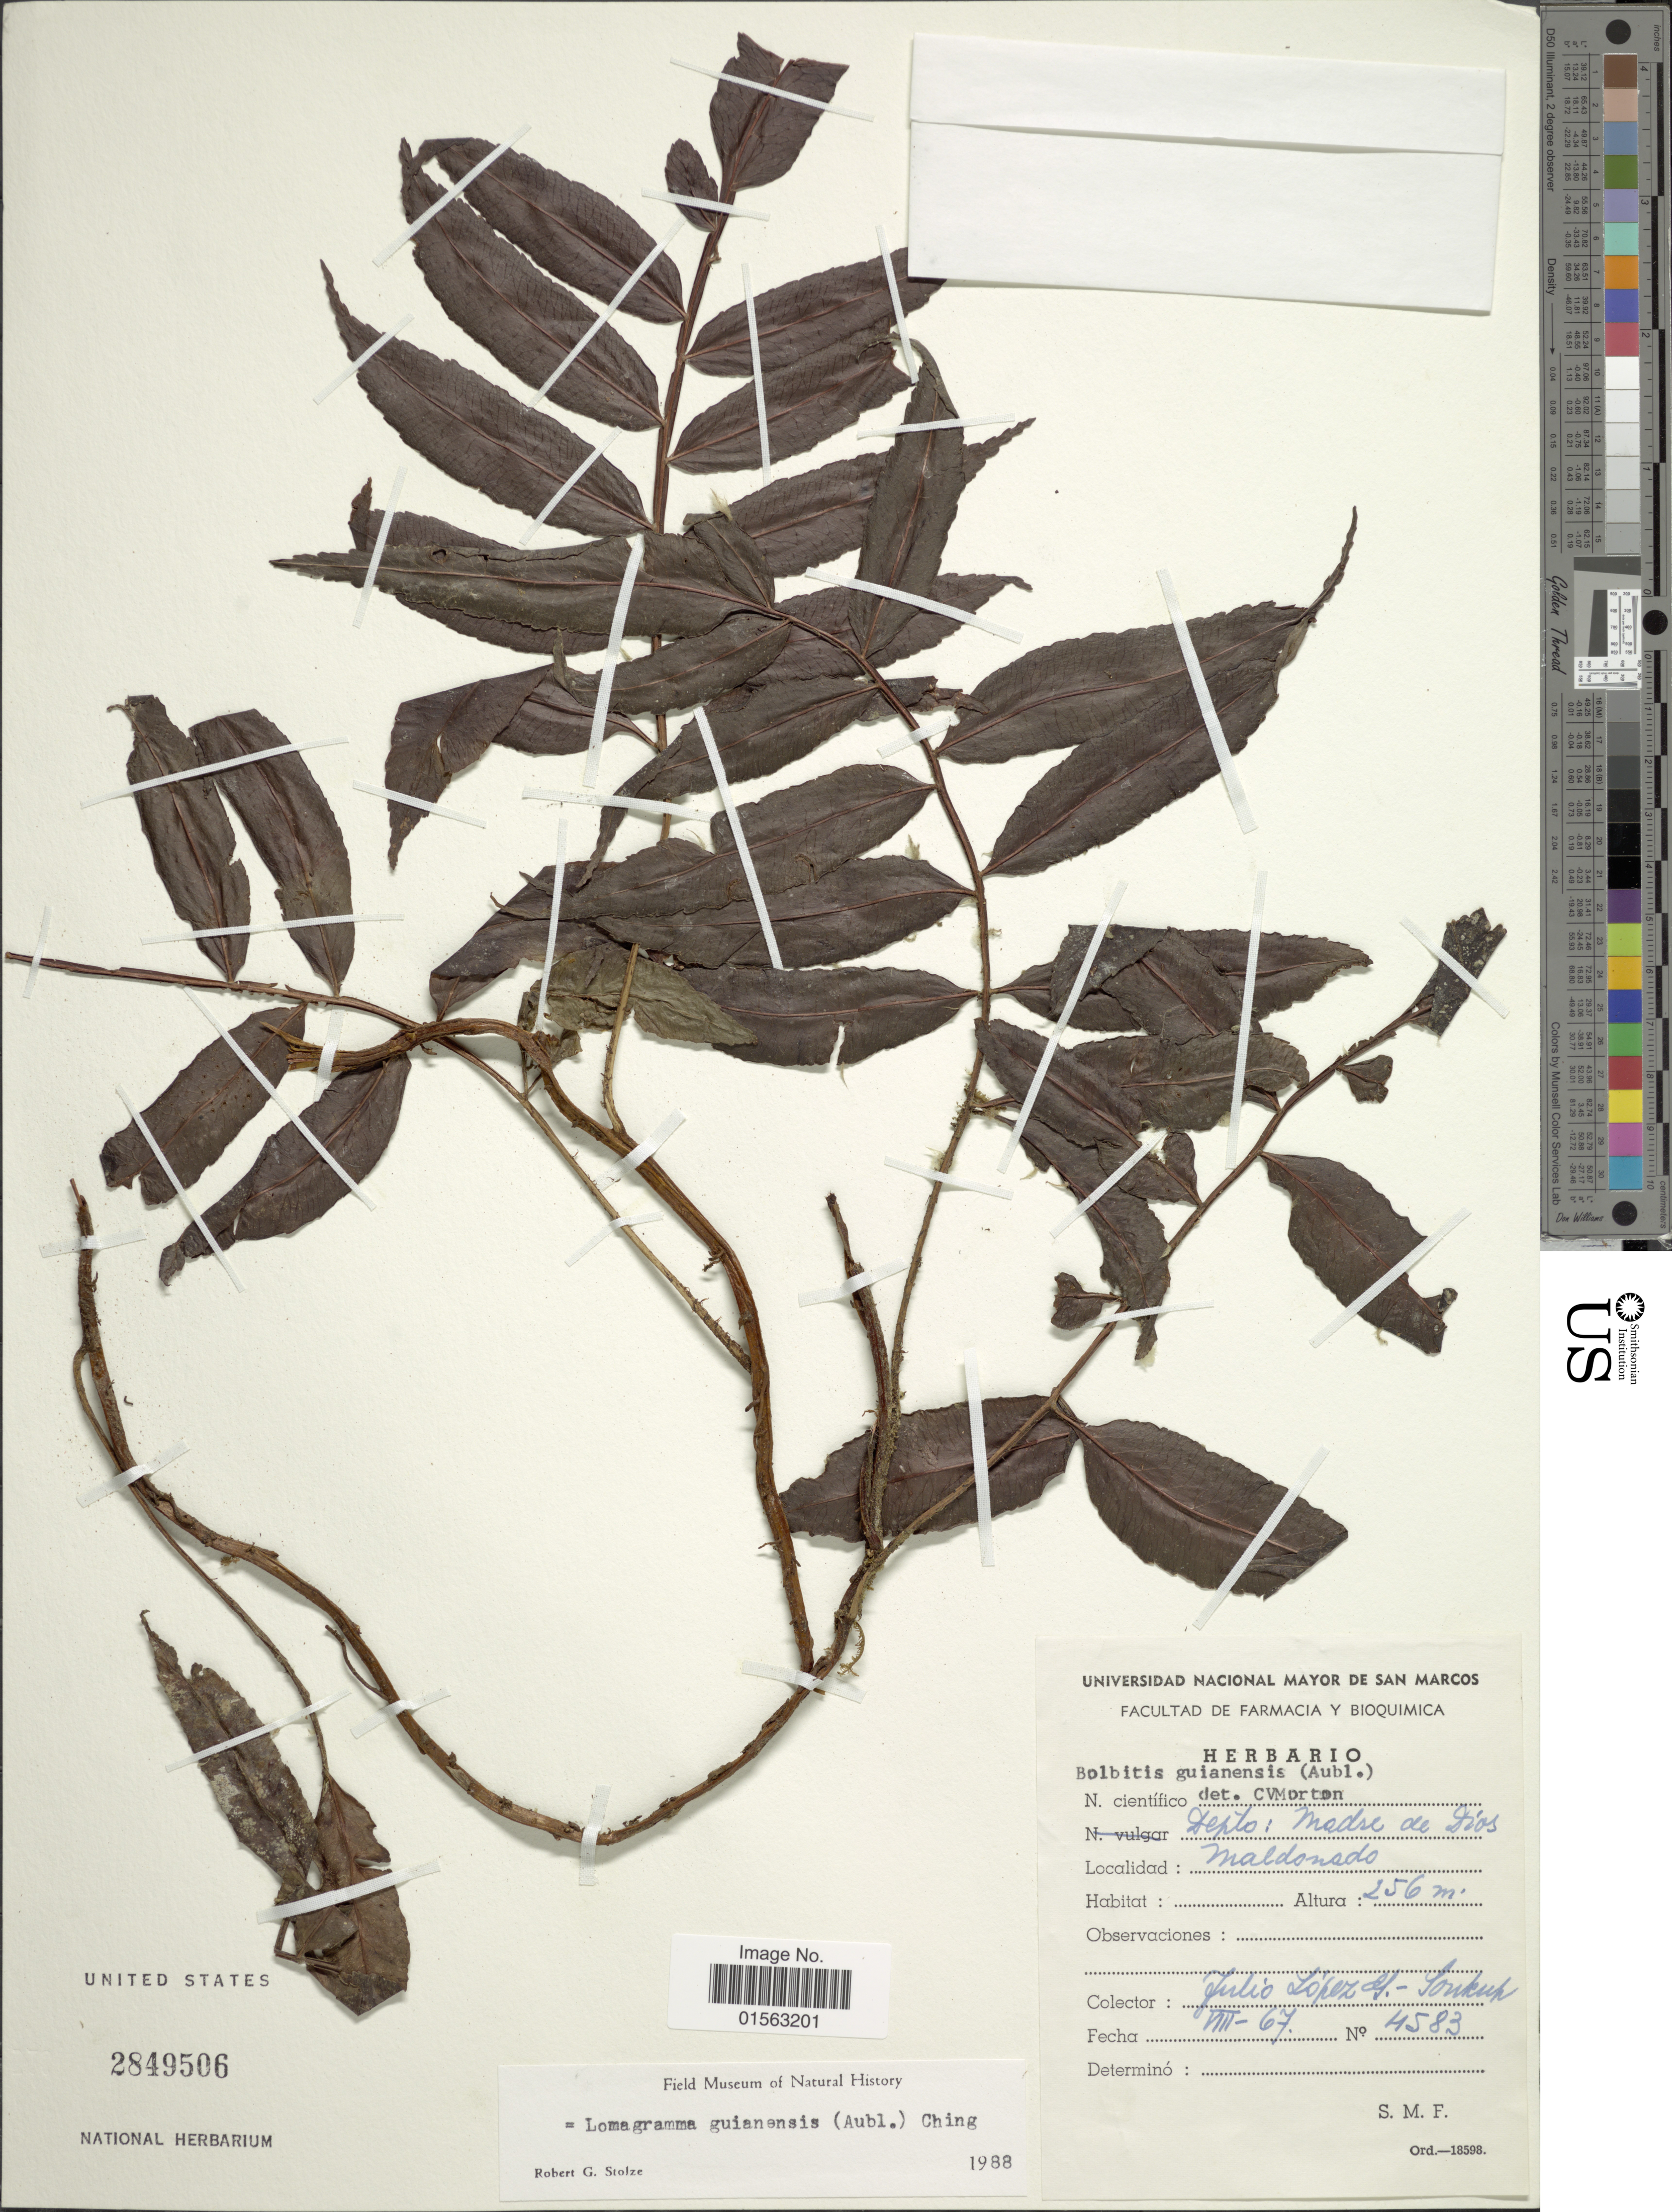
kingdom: Plantae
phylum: Tracheophyta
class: Polypodiopsida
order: Polypodiales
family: Dryopteridaceae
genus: Mickelia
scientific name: Mickelia guianensis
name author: (Aubl.) R.C. Moran et al.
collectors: J. Lopez & -- Soukup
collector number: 4583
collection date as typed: Transcribed d/m/y: /8/67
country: Peru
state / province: Madre de Dios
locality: Depto: Madre de Díos, Maldonado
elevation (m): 256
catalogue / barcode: US 2849506